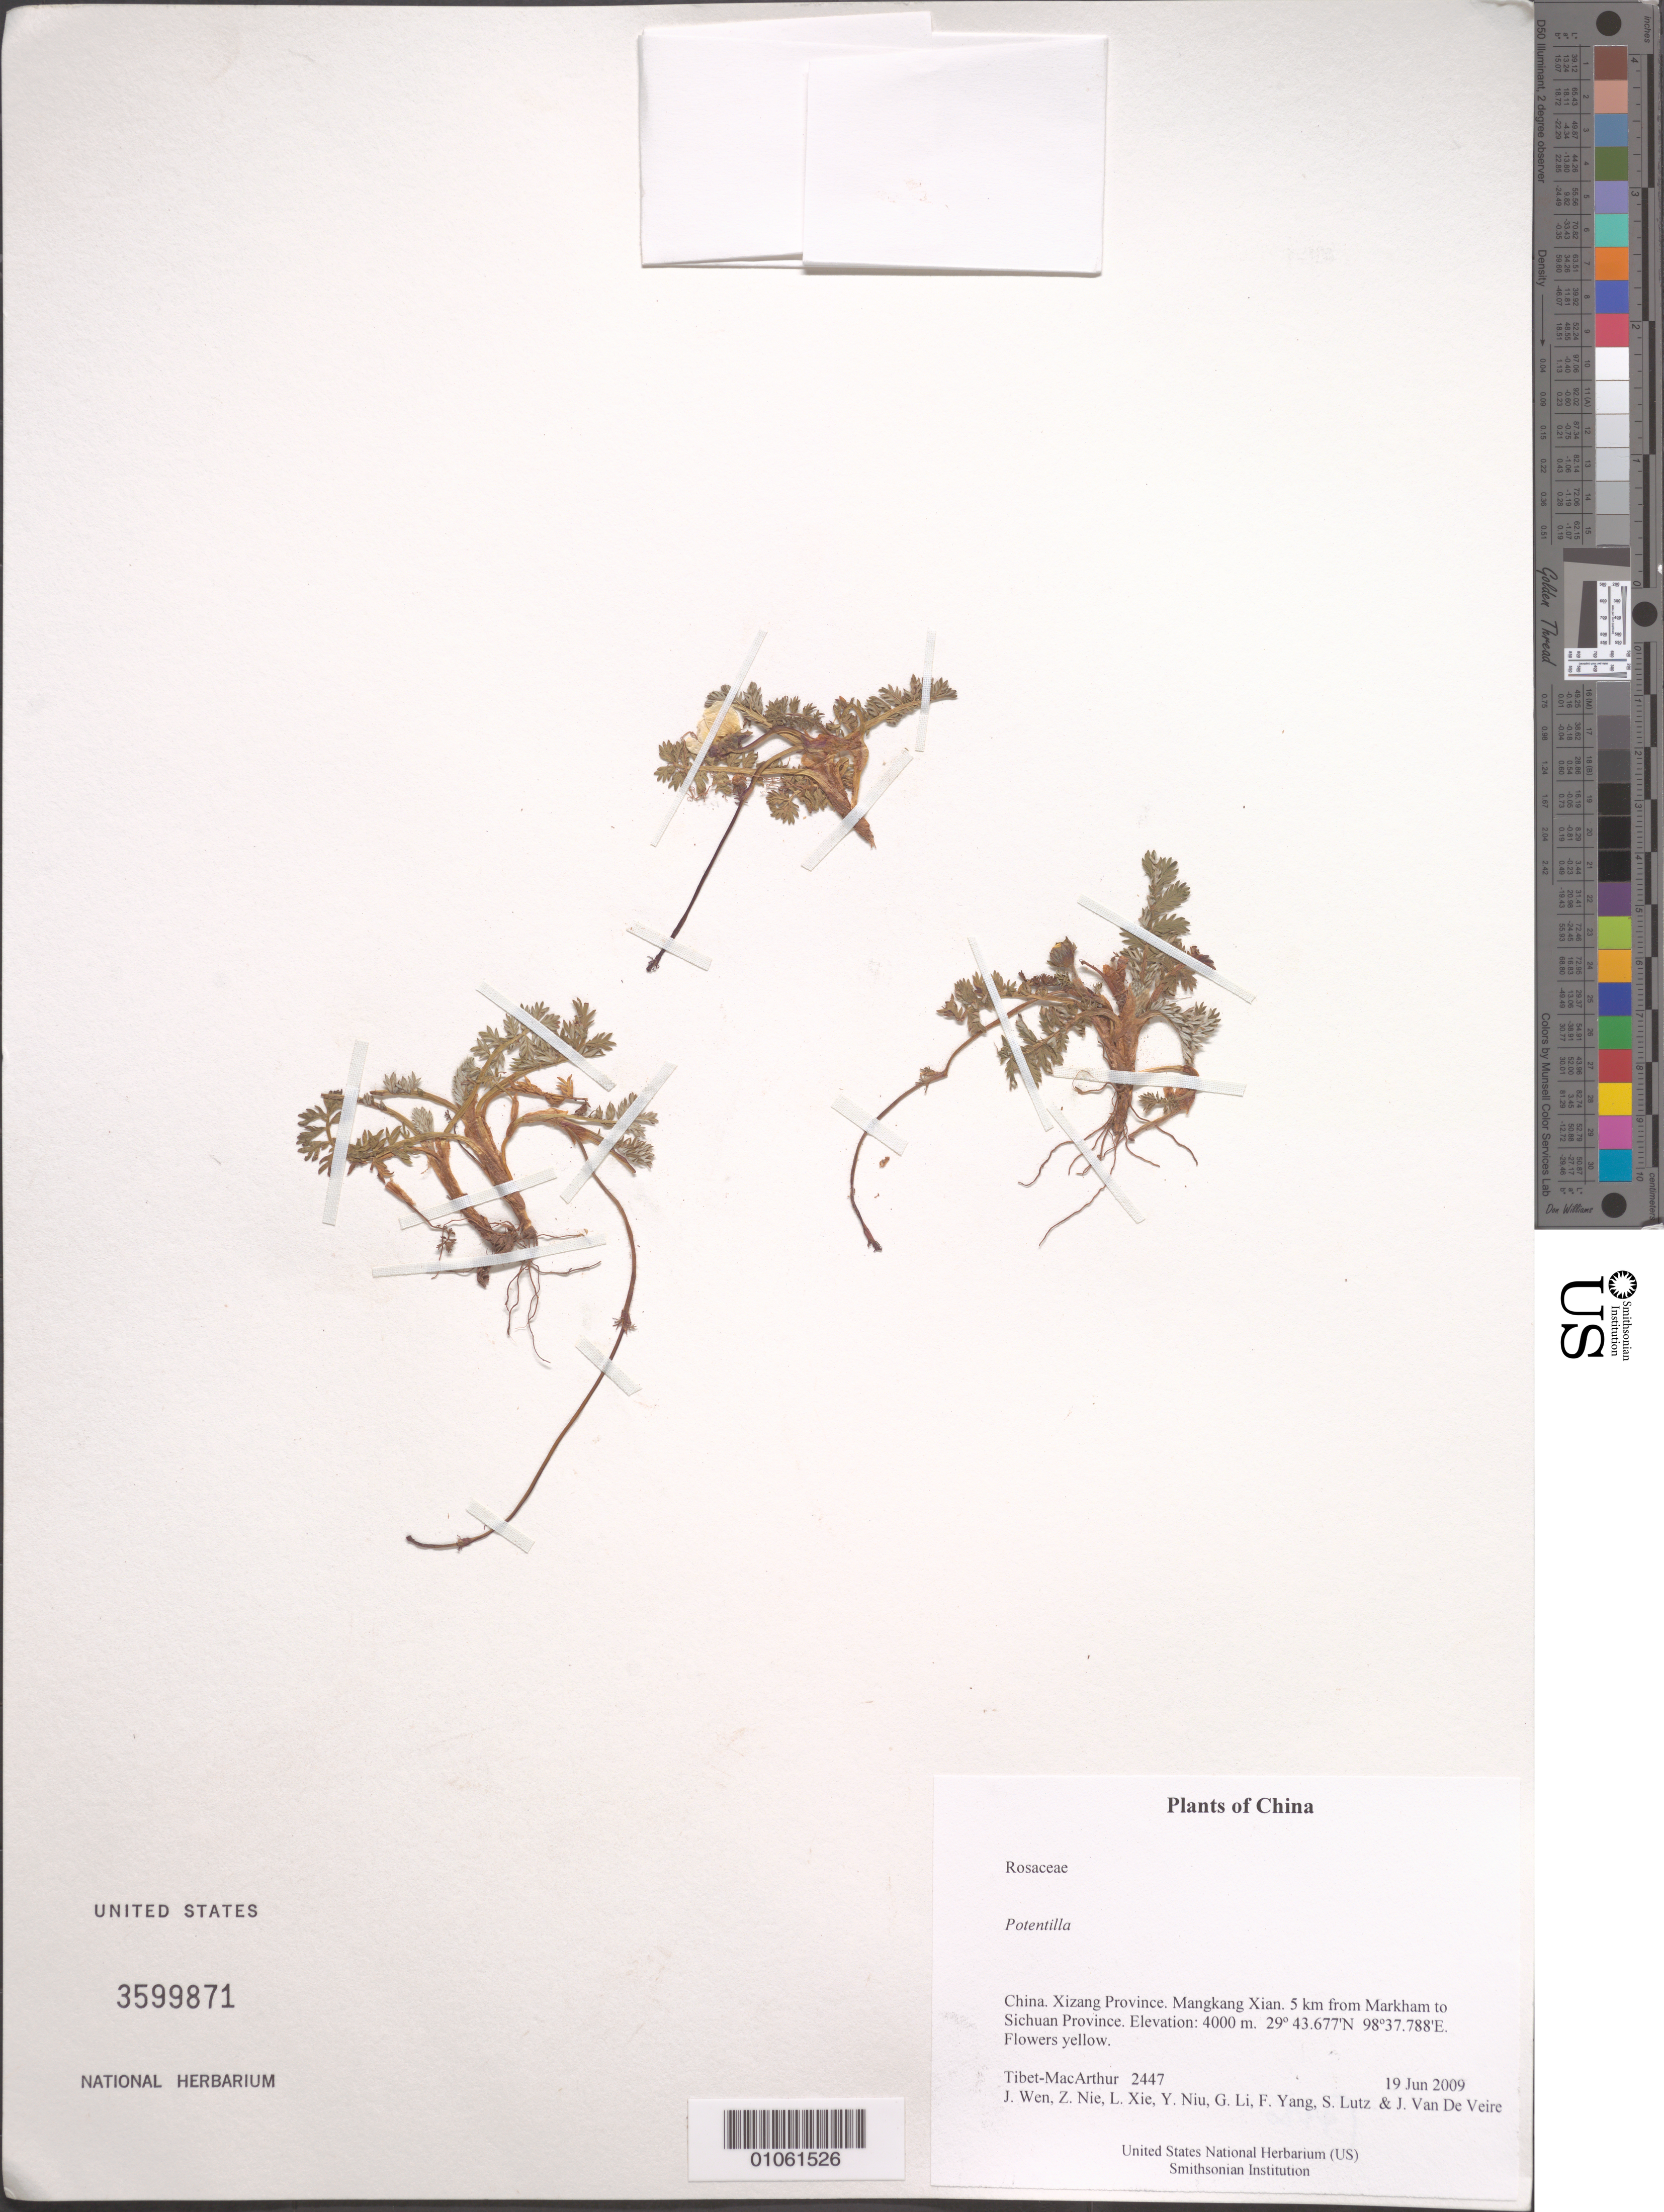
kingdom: Plantae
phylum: Tracheophyta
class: Magnoliopsida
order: Rosales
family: Rosaceae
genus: Potentilla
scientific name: Potentilla sp.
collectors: Tibet-MacArthur, J. Wen, Z. Nie, L. Xie, Y. Niu, G. Li, F. Yang, S. Lutz & J. Van De Veire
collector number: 2447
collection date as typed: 19 Jun 2009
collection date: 2009-06-19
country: China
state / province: Xizang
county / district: Mangkang Xian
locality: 5 km from Markham to Sichuan Province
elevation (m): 4000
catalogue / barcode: US 3599871